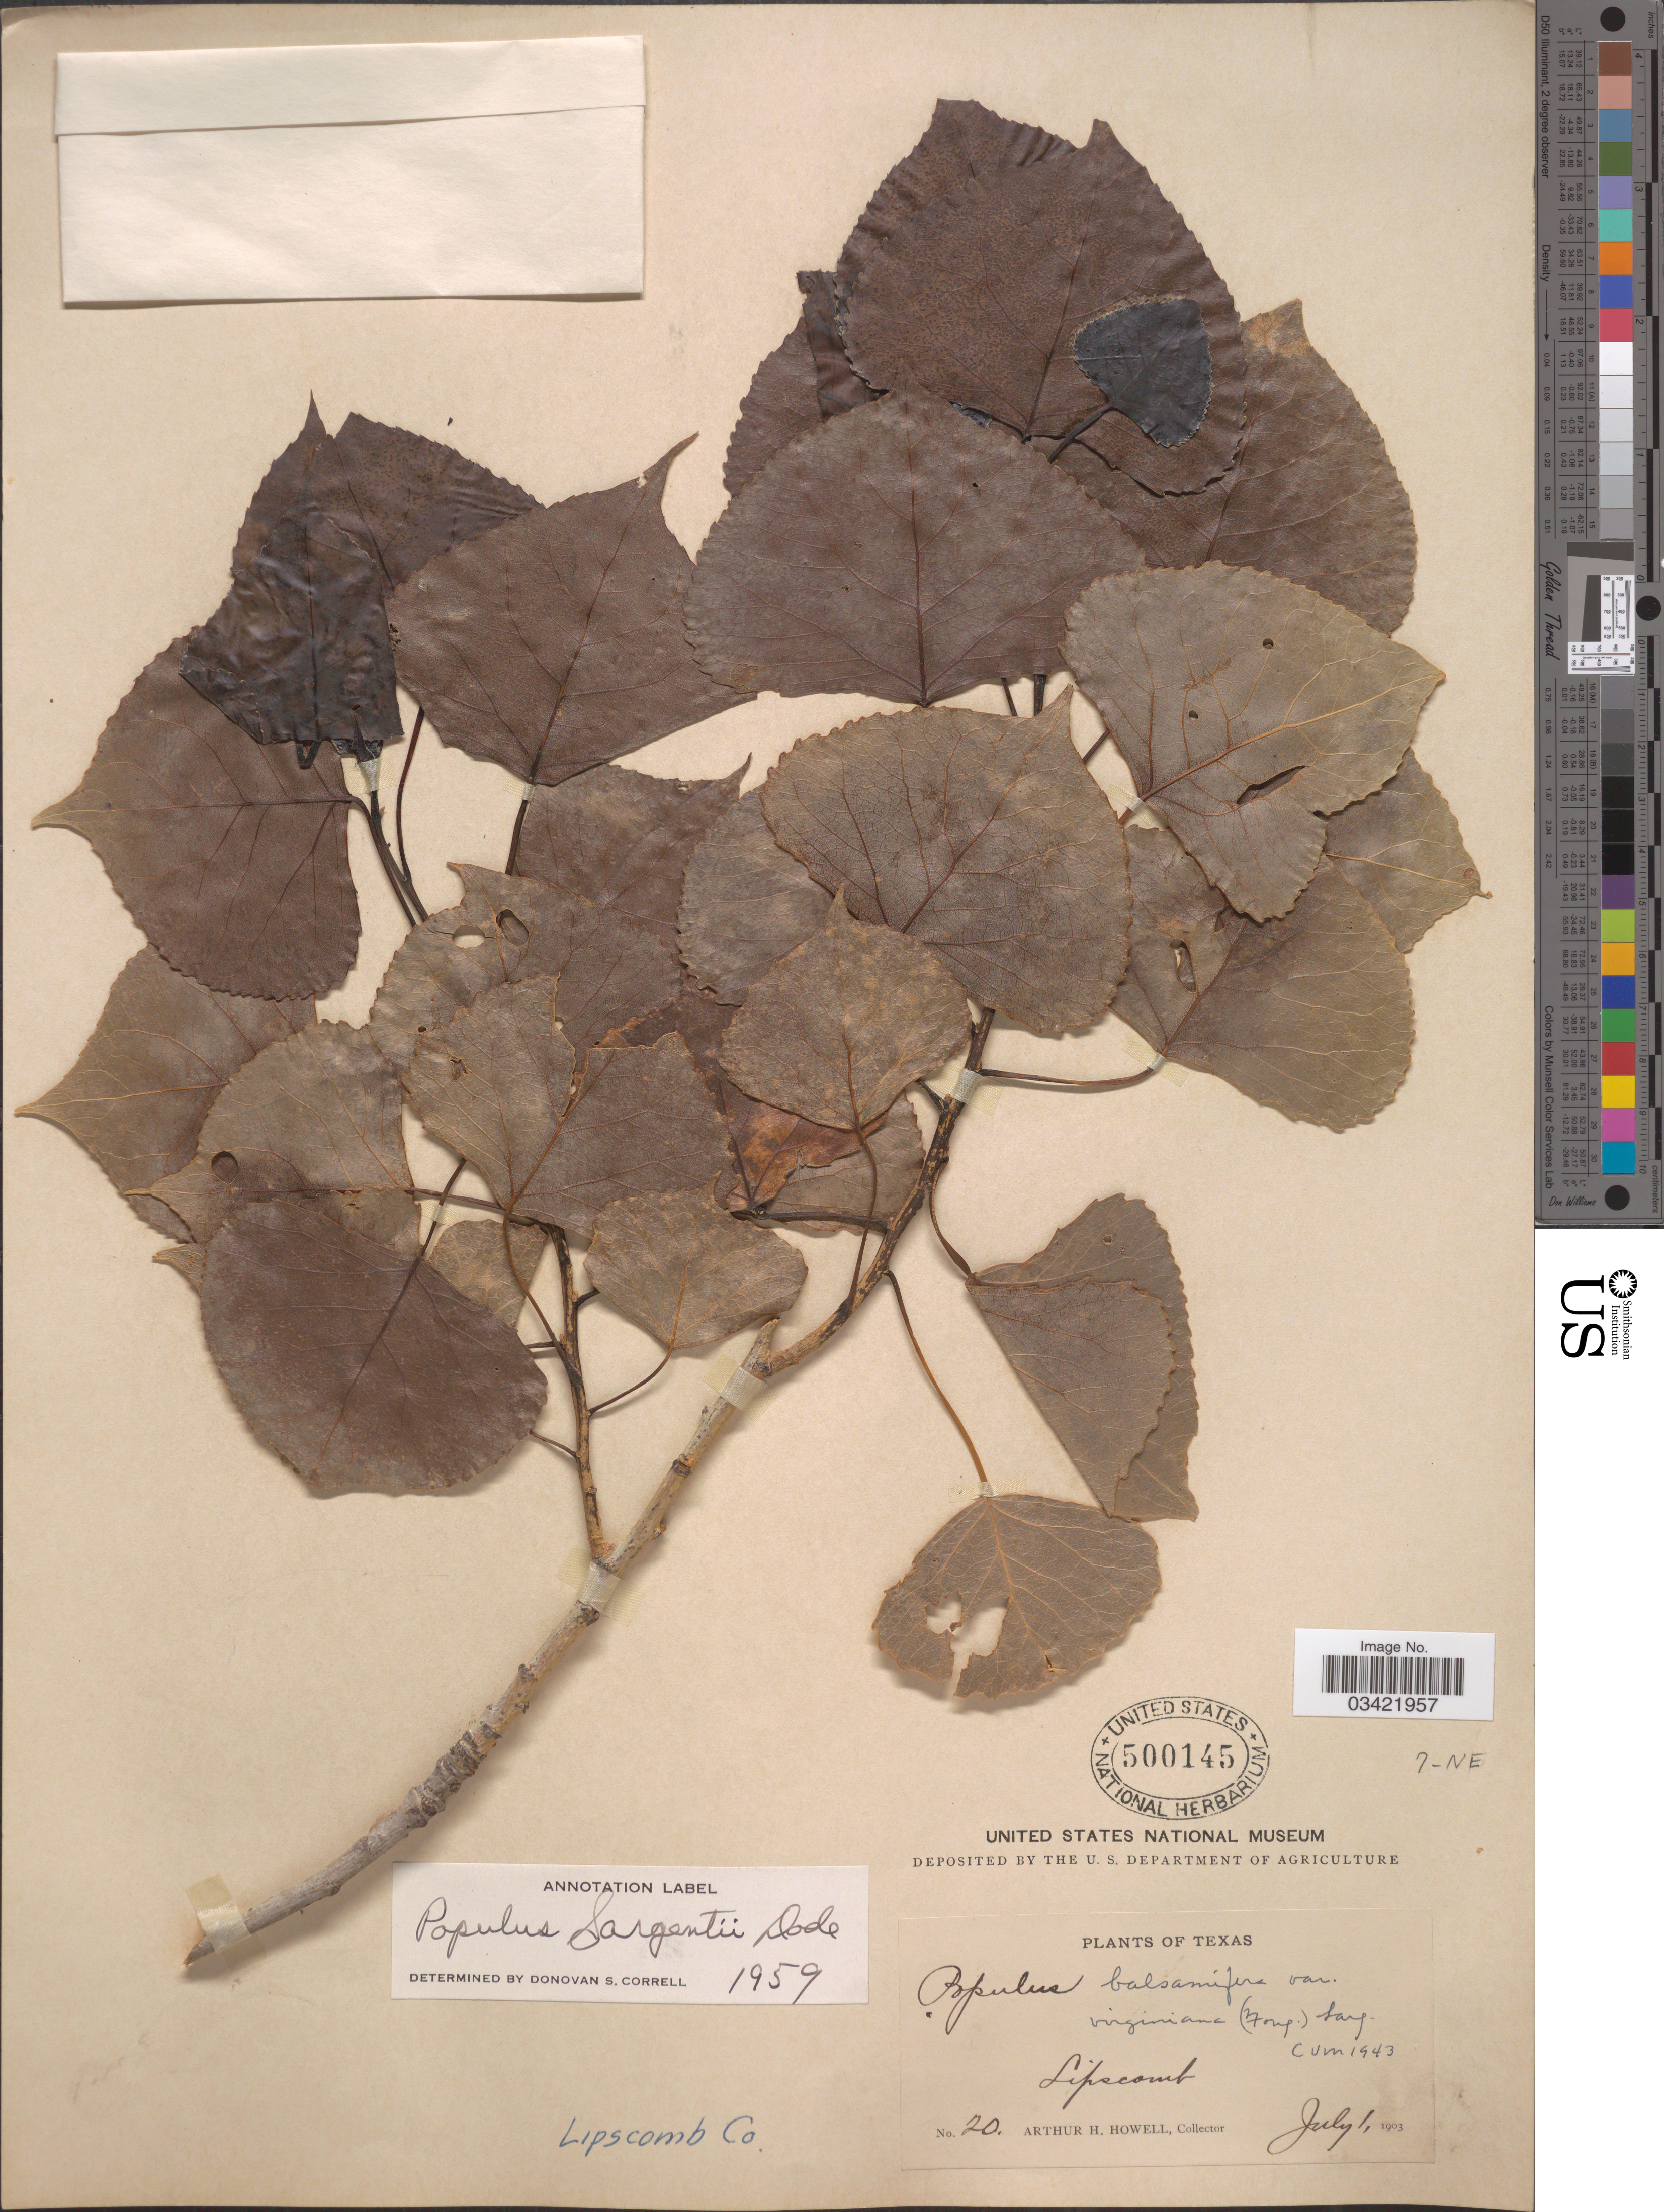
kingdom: Plantae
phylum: Tracheophyta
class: Magnoliopsida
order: Malpighiales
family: Salicaceae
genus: Populus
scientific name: Populus deltoides subsp. monilifera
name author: (Aiton) Eckenw.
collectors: A. H. Howell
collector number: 20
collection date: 1903-07-01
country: United States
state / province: Texas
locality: Lipscourt. Lipscomb Co.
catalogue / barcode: US 500145